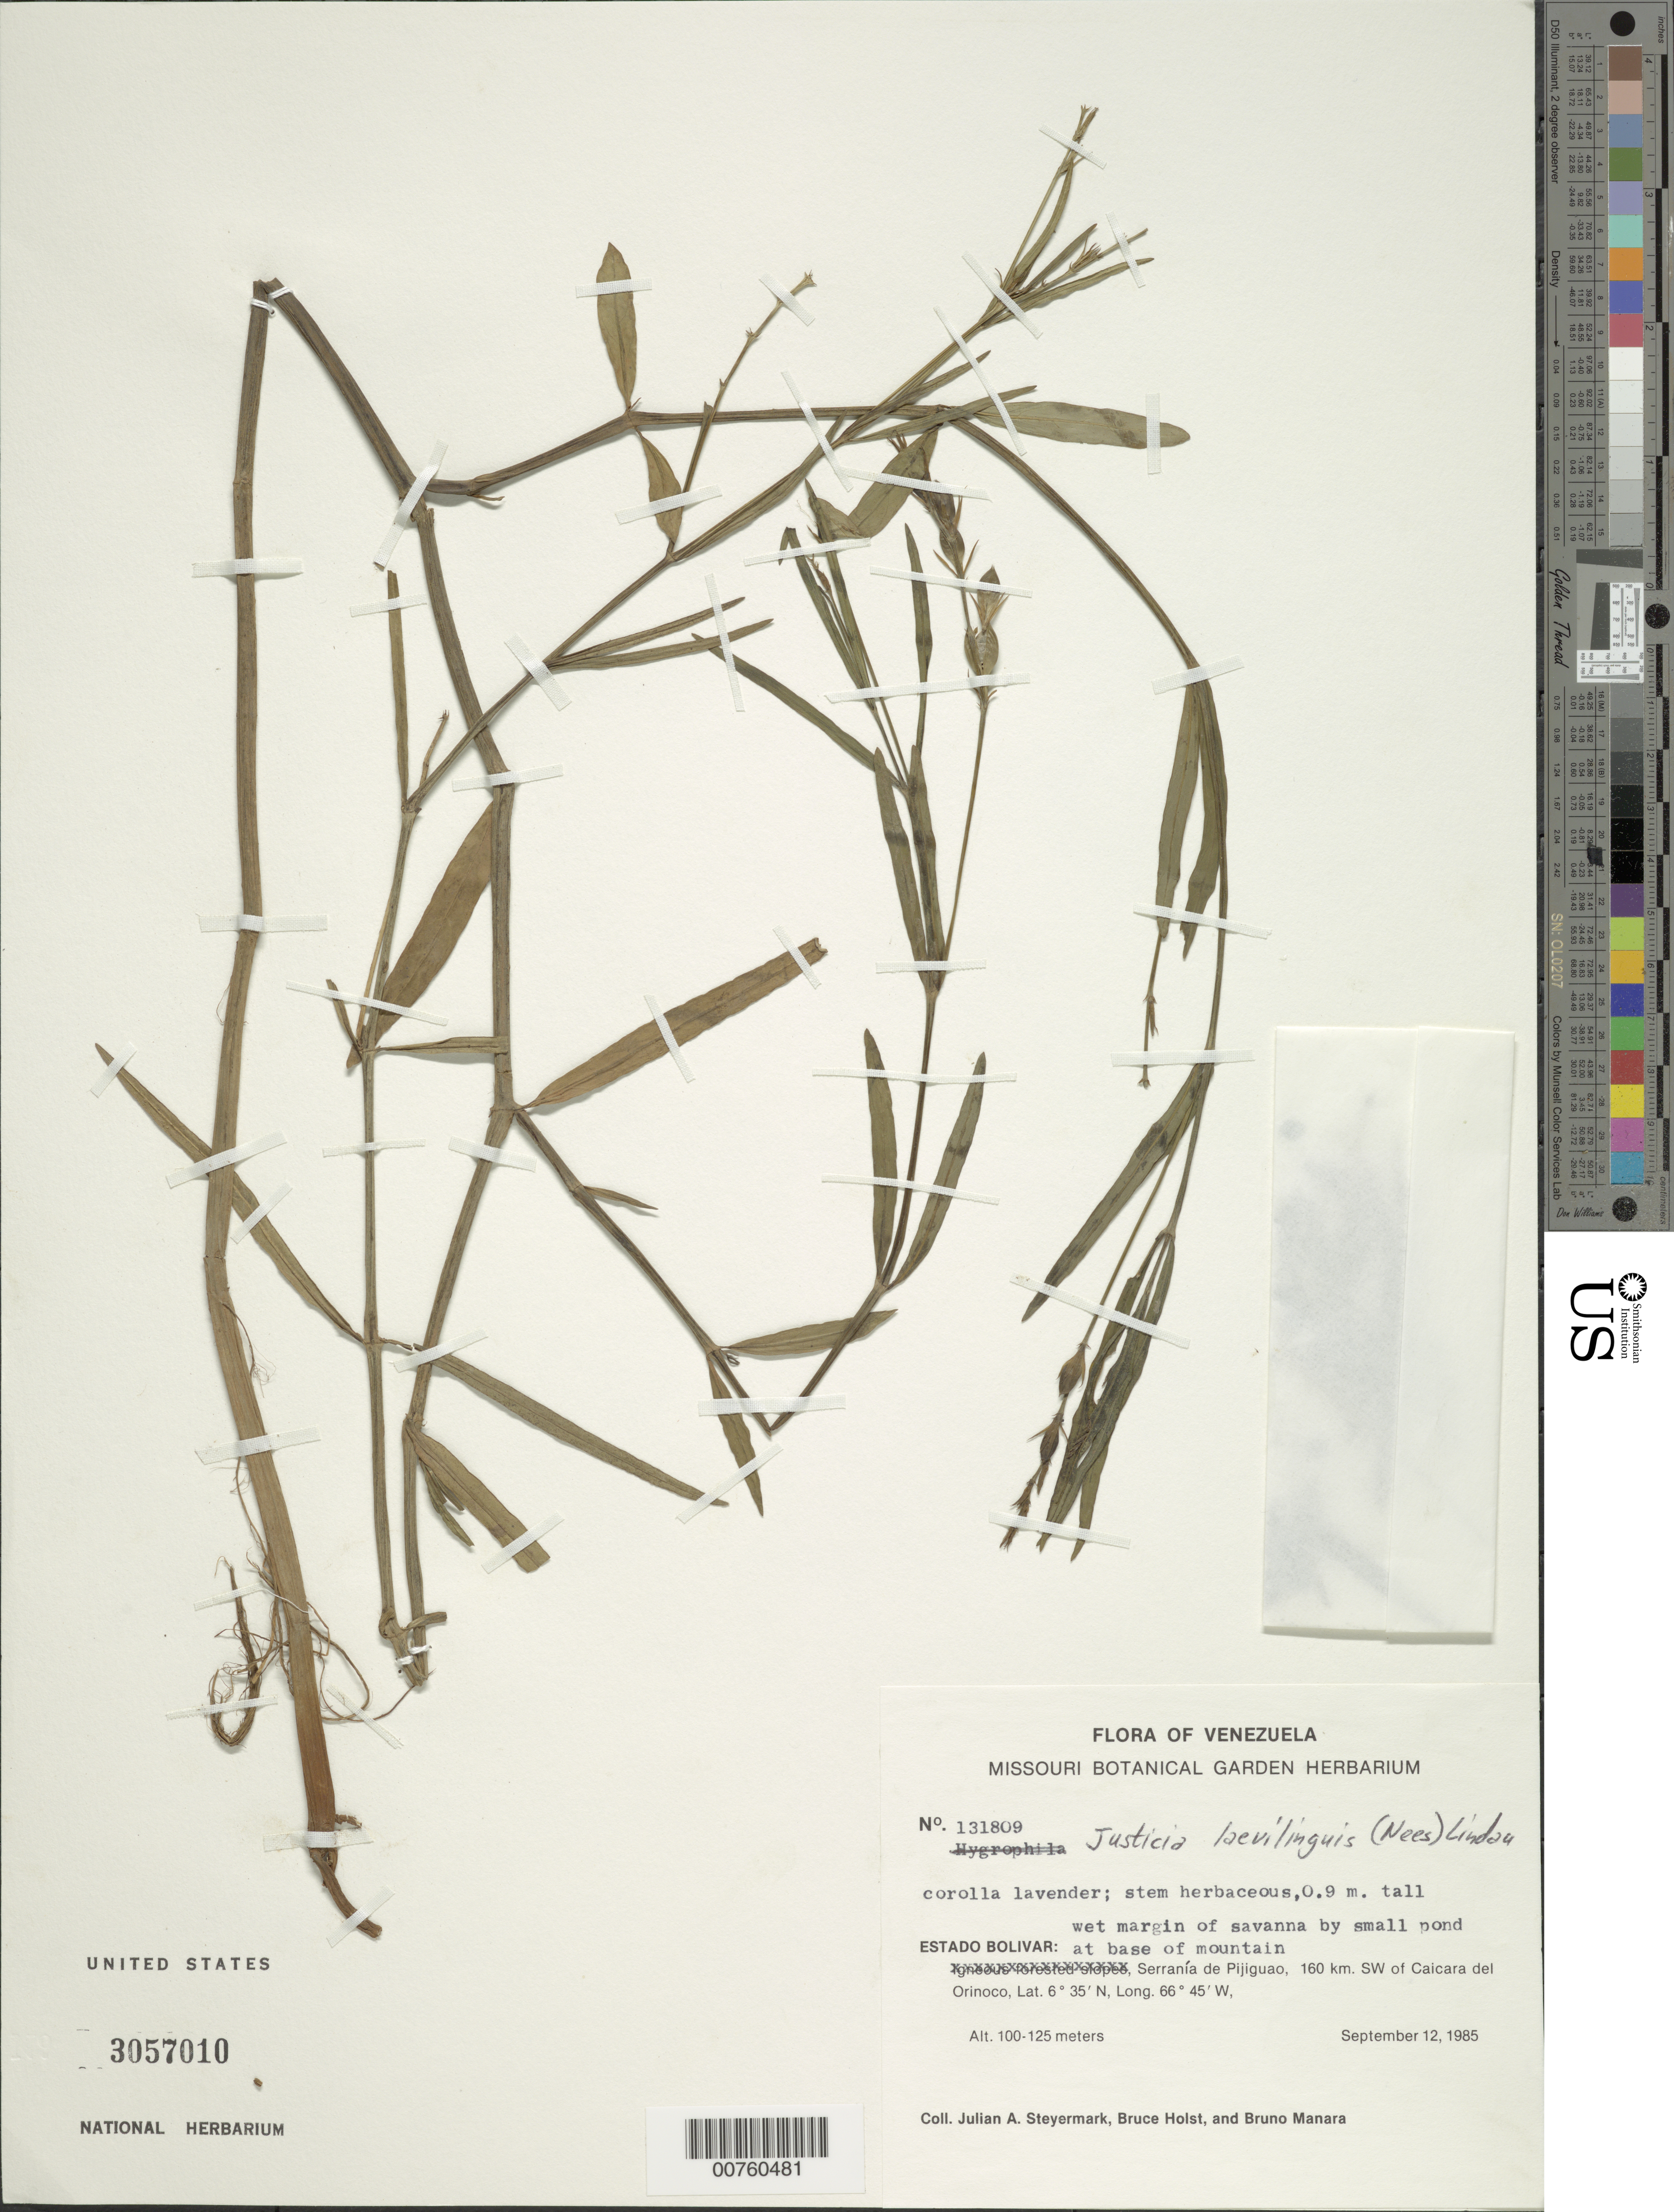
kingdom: Plantae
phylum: Tracheophyta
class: Magnoliopsida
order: Lamiales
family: Acanthaceae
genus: Justicia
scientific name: Justicia laevilinguis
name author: (Nees) Lindau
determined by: Wasshausen, Dieter C., (BOT), Smithsonian Institution - National Museum of Natural History (UNITED STATES)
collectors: J. Steyermark, B. Holst & B. Manara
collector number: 131809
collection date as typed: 12-Sep-85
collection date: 1985-09-12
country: Venezuela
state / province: Bolívar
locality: Serrania de Pijiguao, 160 km SW of Caicara del Orinoco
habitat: Wet margin of savanna by small pond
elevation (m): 100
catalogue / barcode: US 3057010